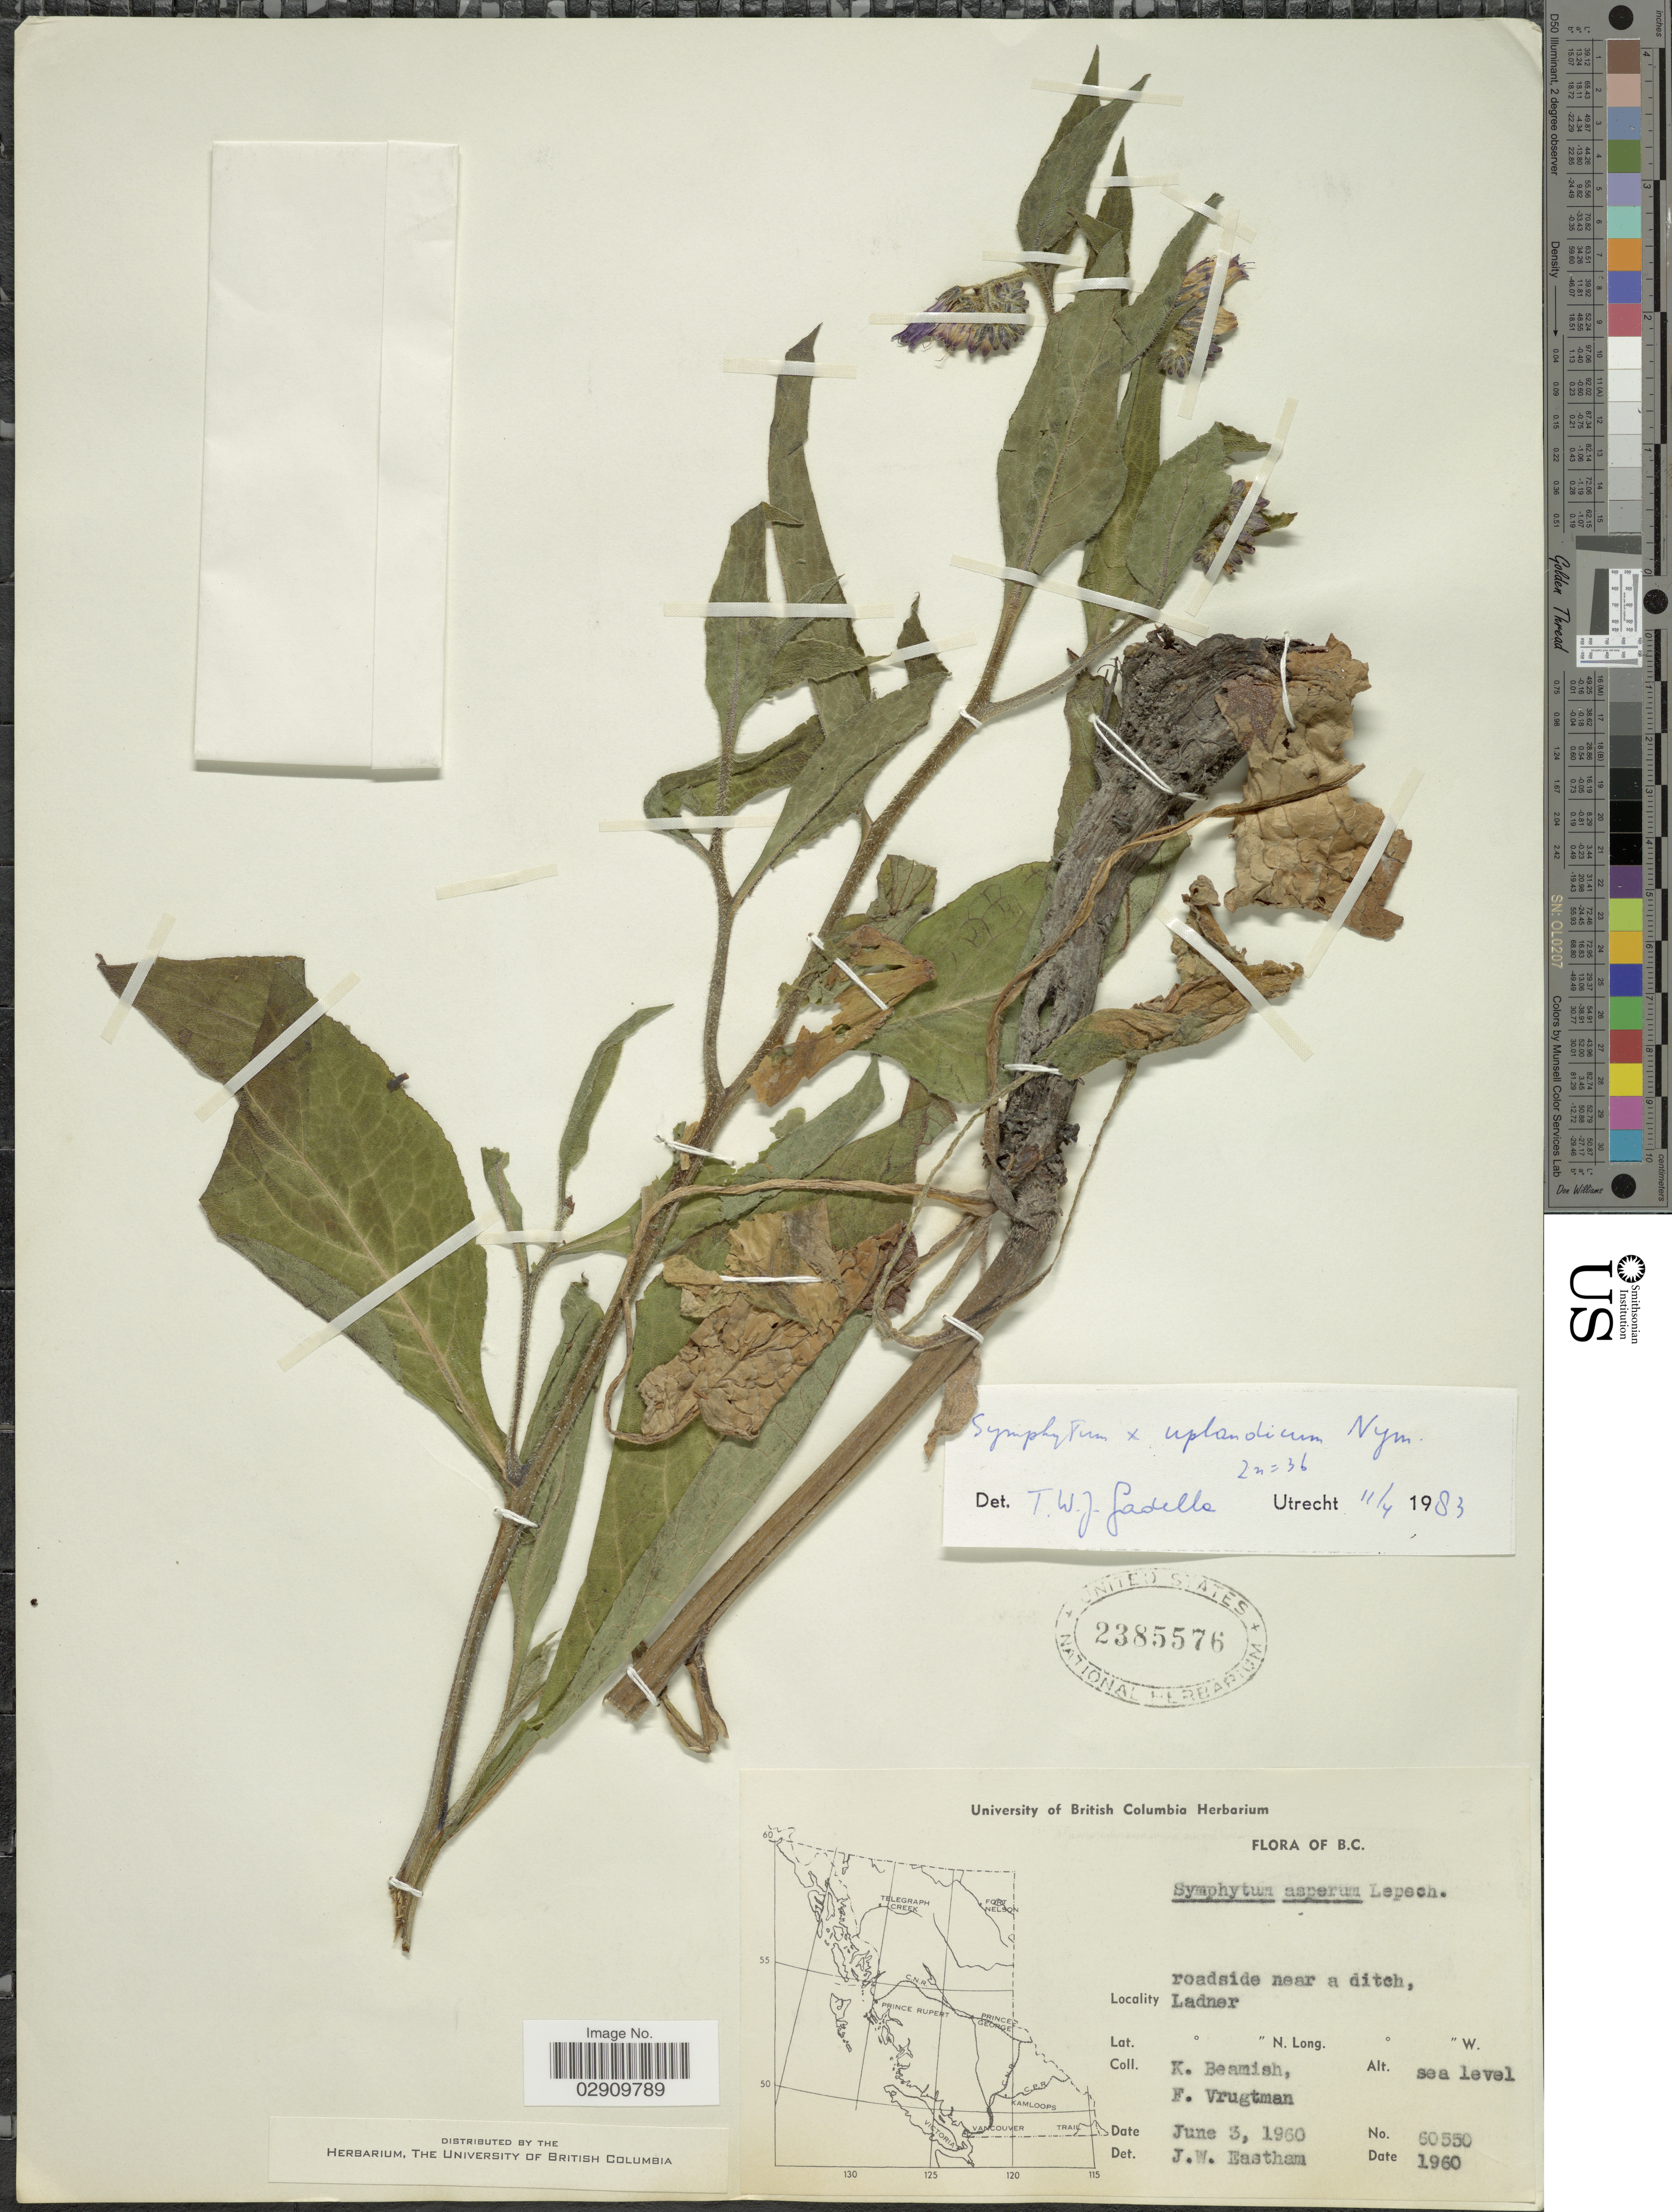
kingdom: Plantae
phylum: Tracheophyta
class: Magnoliopsida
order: Boraginales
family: Boraginaceae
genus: Symphytum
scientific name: Symphytum uplandicum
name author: Nyman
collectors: K. Beamish & F. Vrugtman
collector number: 60550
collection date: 1960-06-03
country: Canada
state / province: British Columbia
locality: B.C., roadside near a ditch, Ladner.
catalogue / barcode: US 2385576